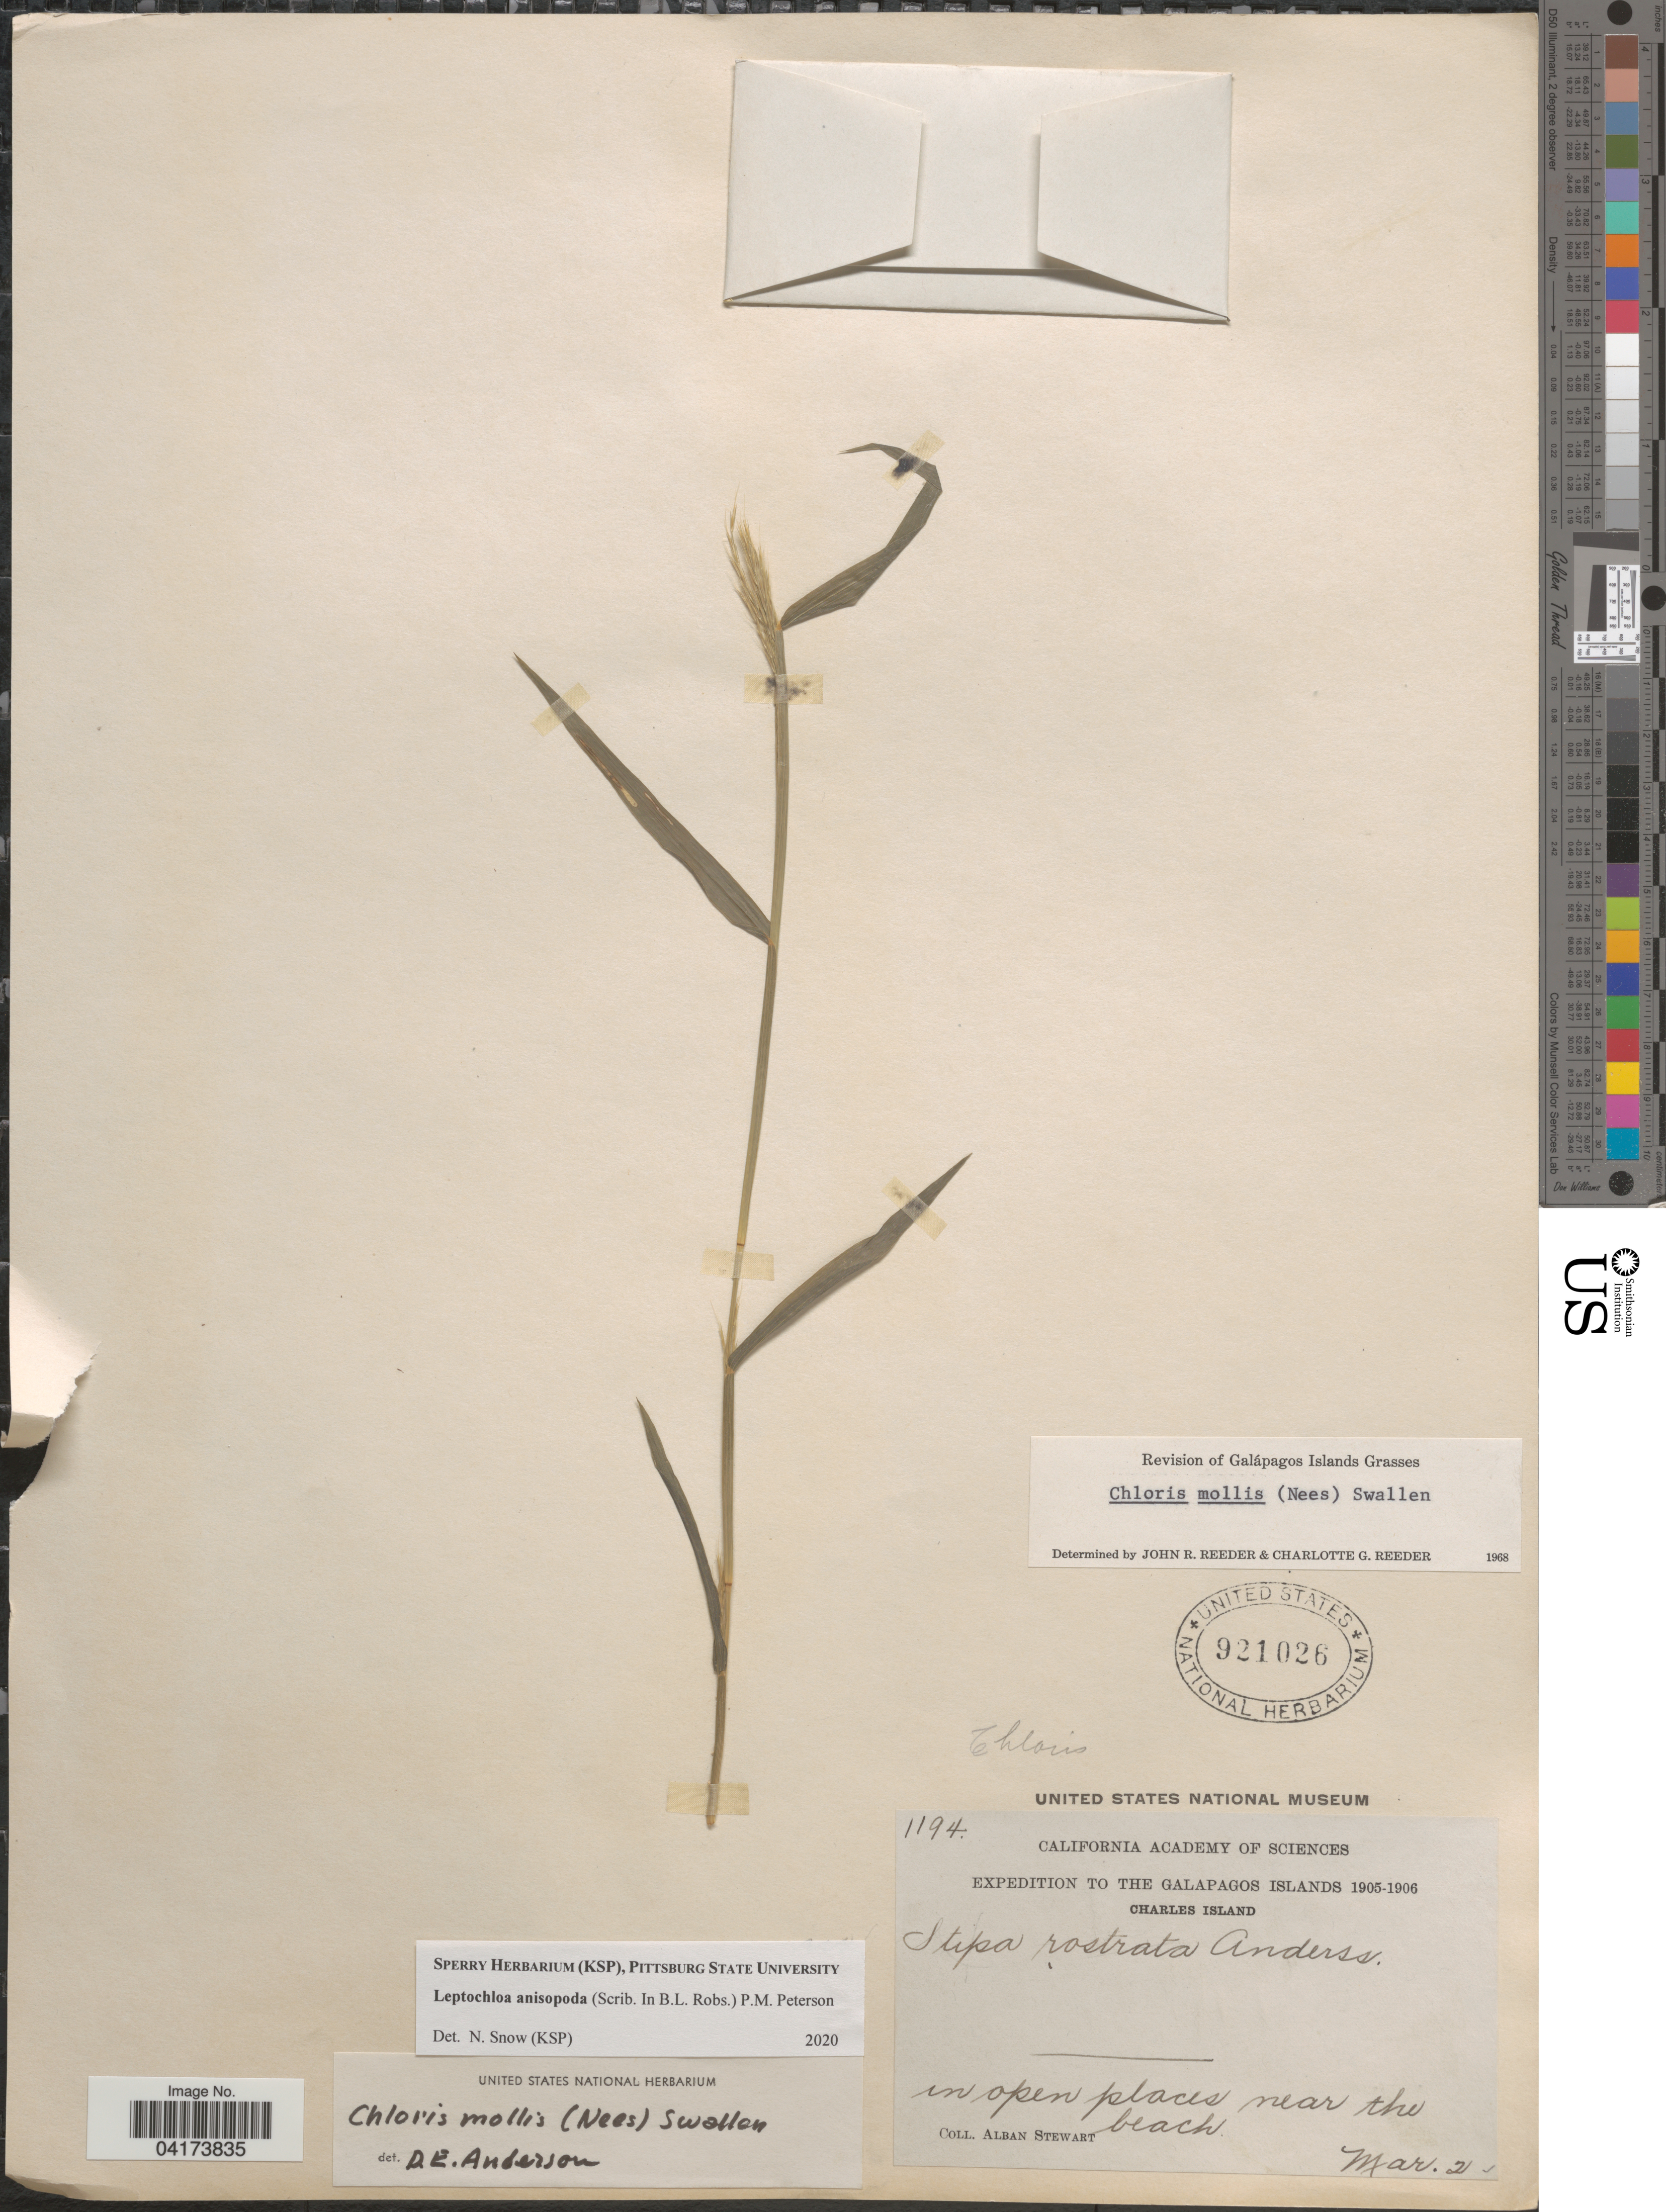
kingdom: Plantae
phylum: Tracheophyta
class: Liliopsida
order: Poales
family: Poaceae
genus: Leptochloa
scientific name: Leptochloa anisopoda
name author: (B.L. Rob. ex Scribn.) P.M. Peterson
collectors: A. Stewart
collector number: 1194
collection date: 1905-03-02/1906-03-02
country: Ecuador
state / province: Colón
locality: Expedition to the Galapagos Islands 1905-1906. Charles Island. Near the beach.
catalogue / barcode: US 921026